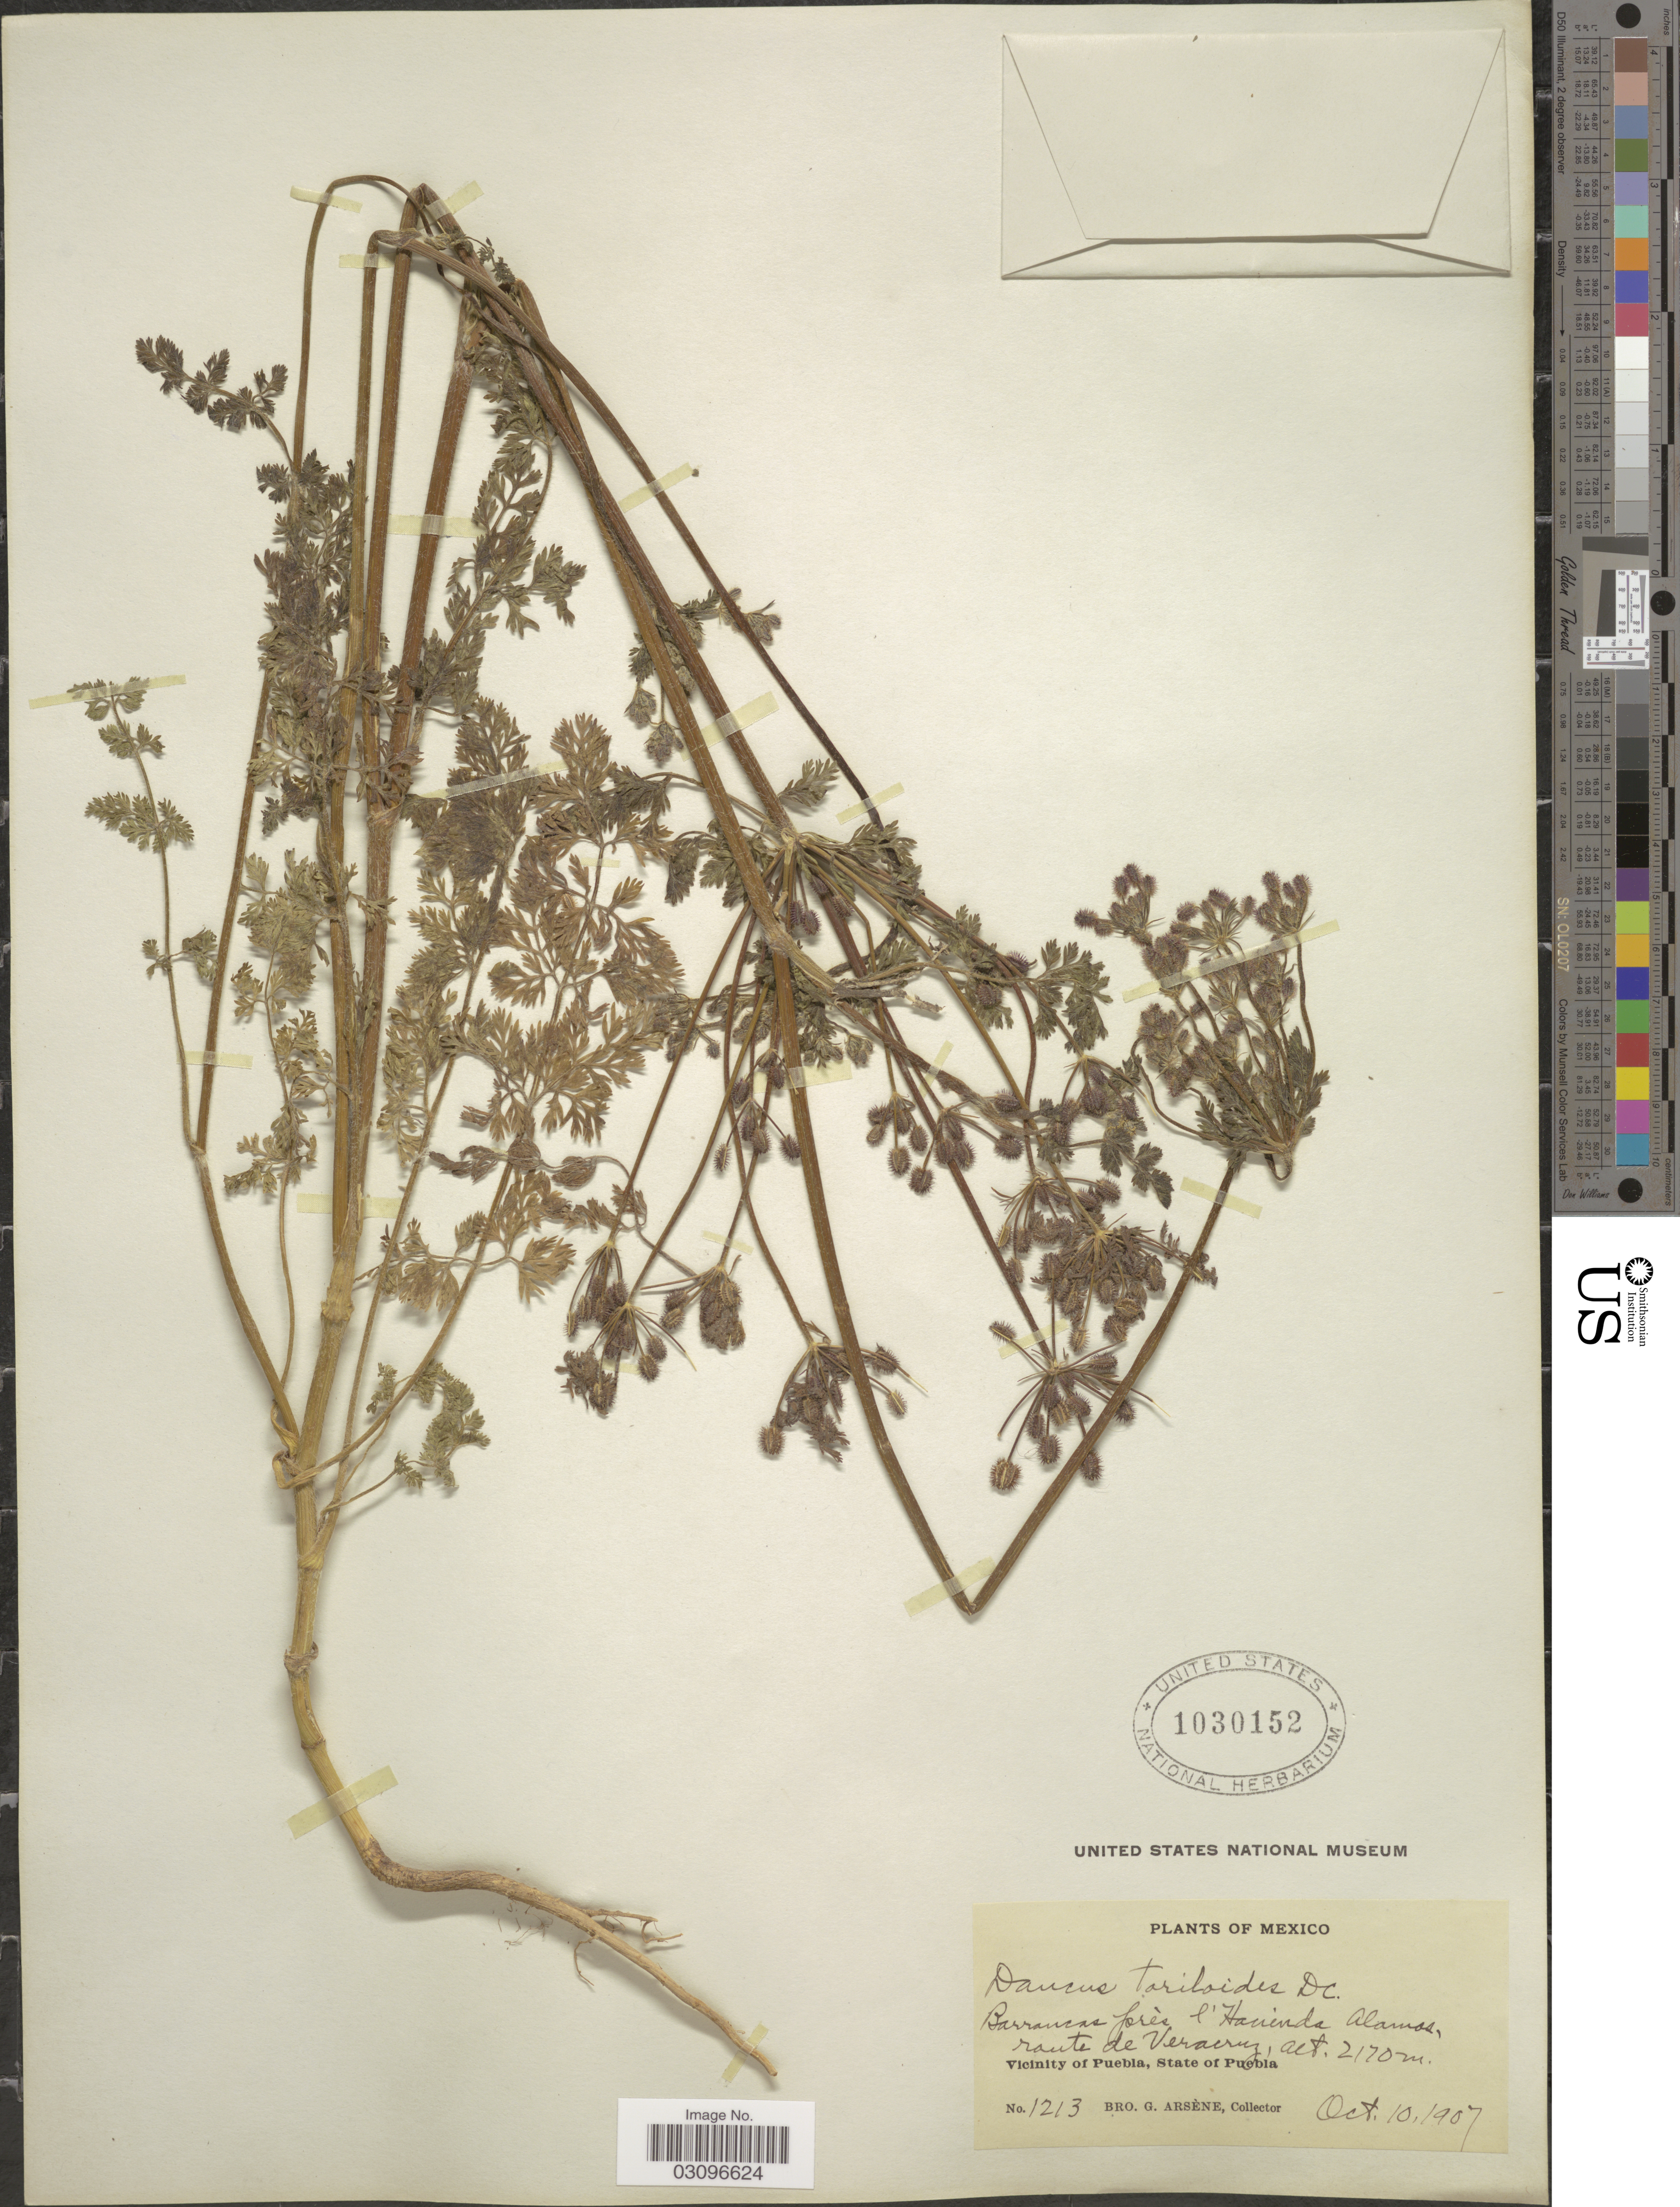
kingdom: Plantae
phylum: Tracheophyta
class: Magnoliopsida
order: Apiales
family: Apiaceae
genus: Daucus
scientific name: Daucus montanus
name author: Humb. & Bonpl. ex Spreng.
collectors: Bro. G. Arsène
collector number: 1213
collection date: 1907-10-10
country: Mexico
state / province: Puebla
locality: Barranca forés l'Hacienda Alamos, route de Veracruz, Vicinity of Puebla.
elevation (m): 2170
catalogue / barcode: US 1030152